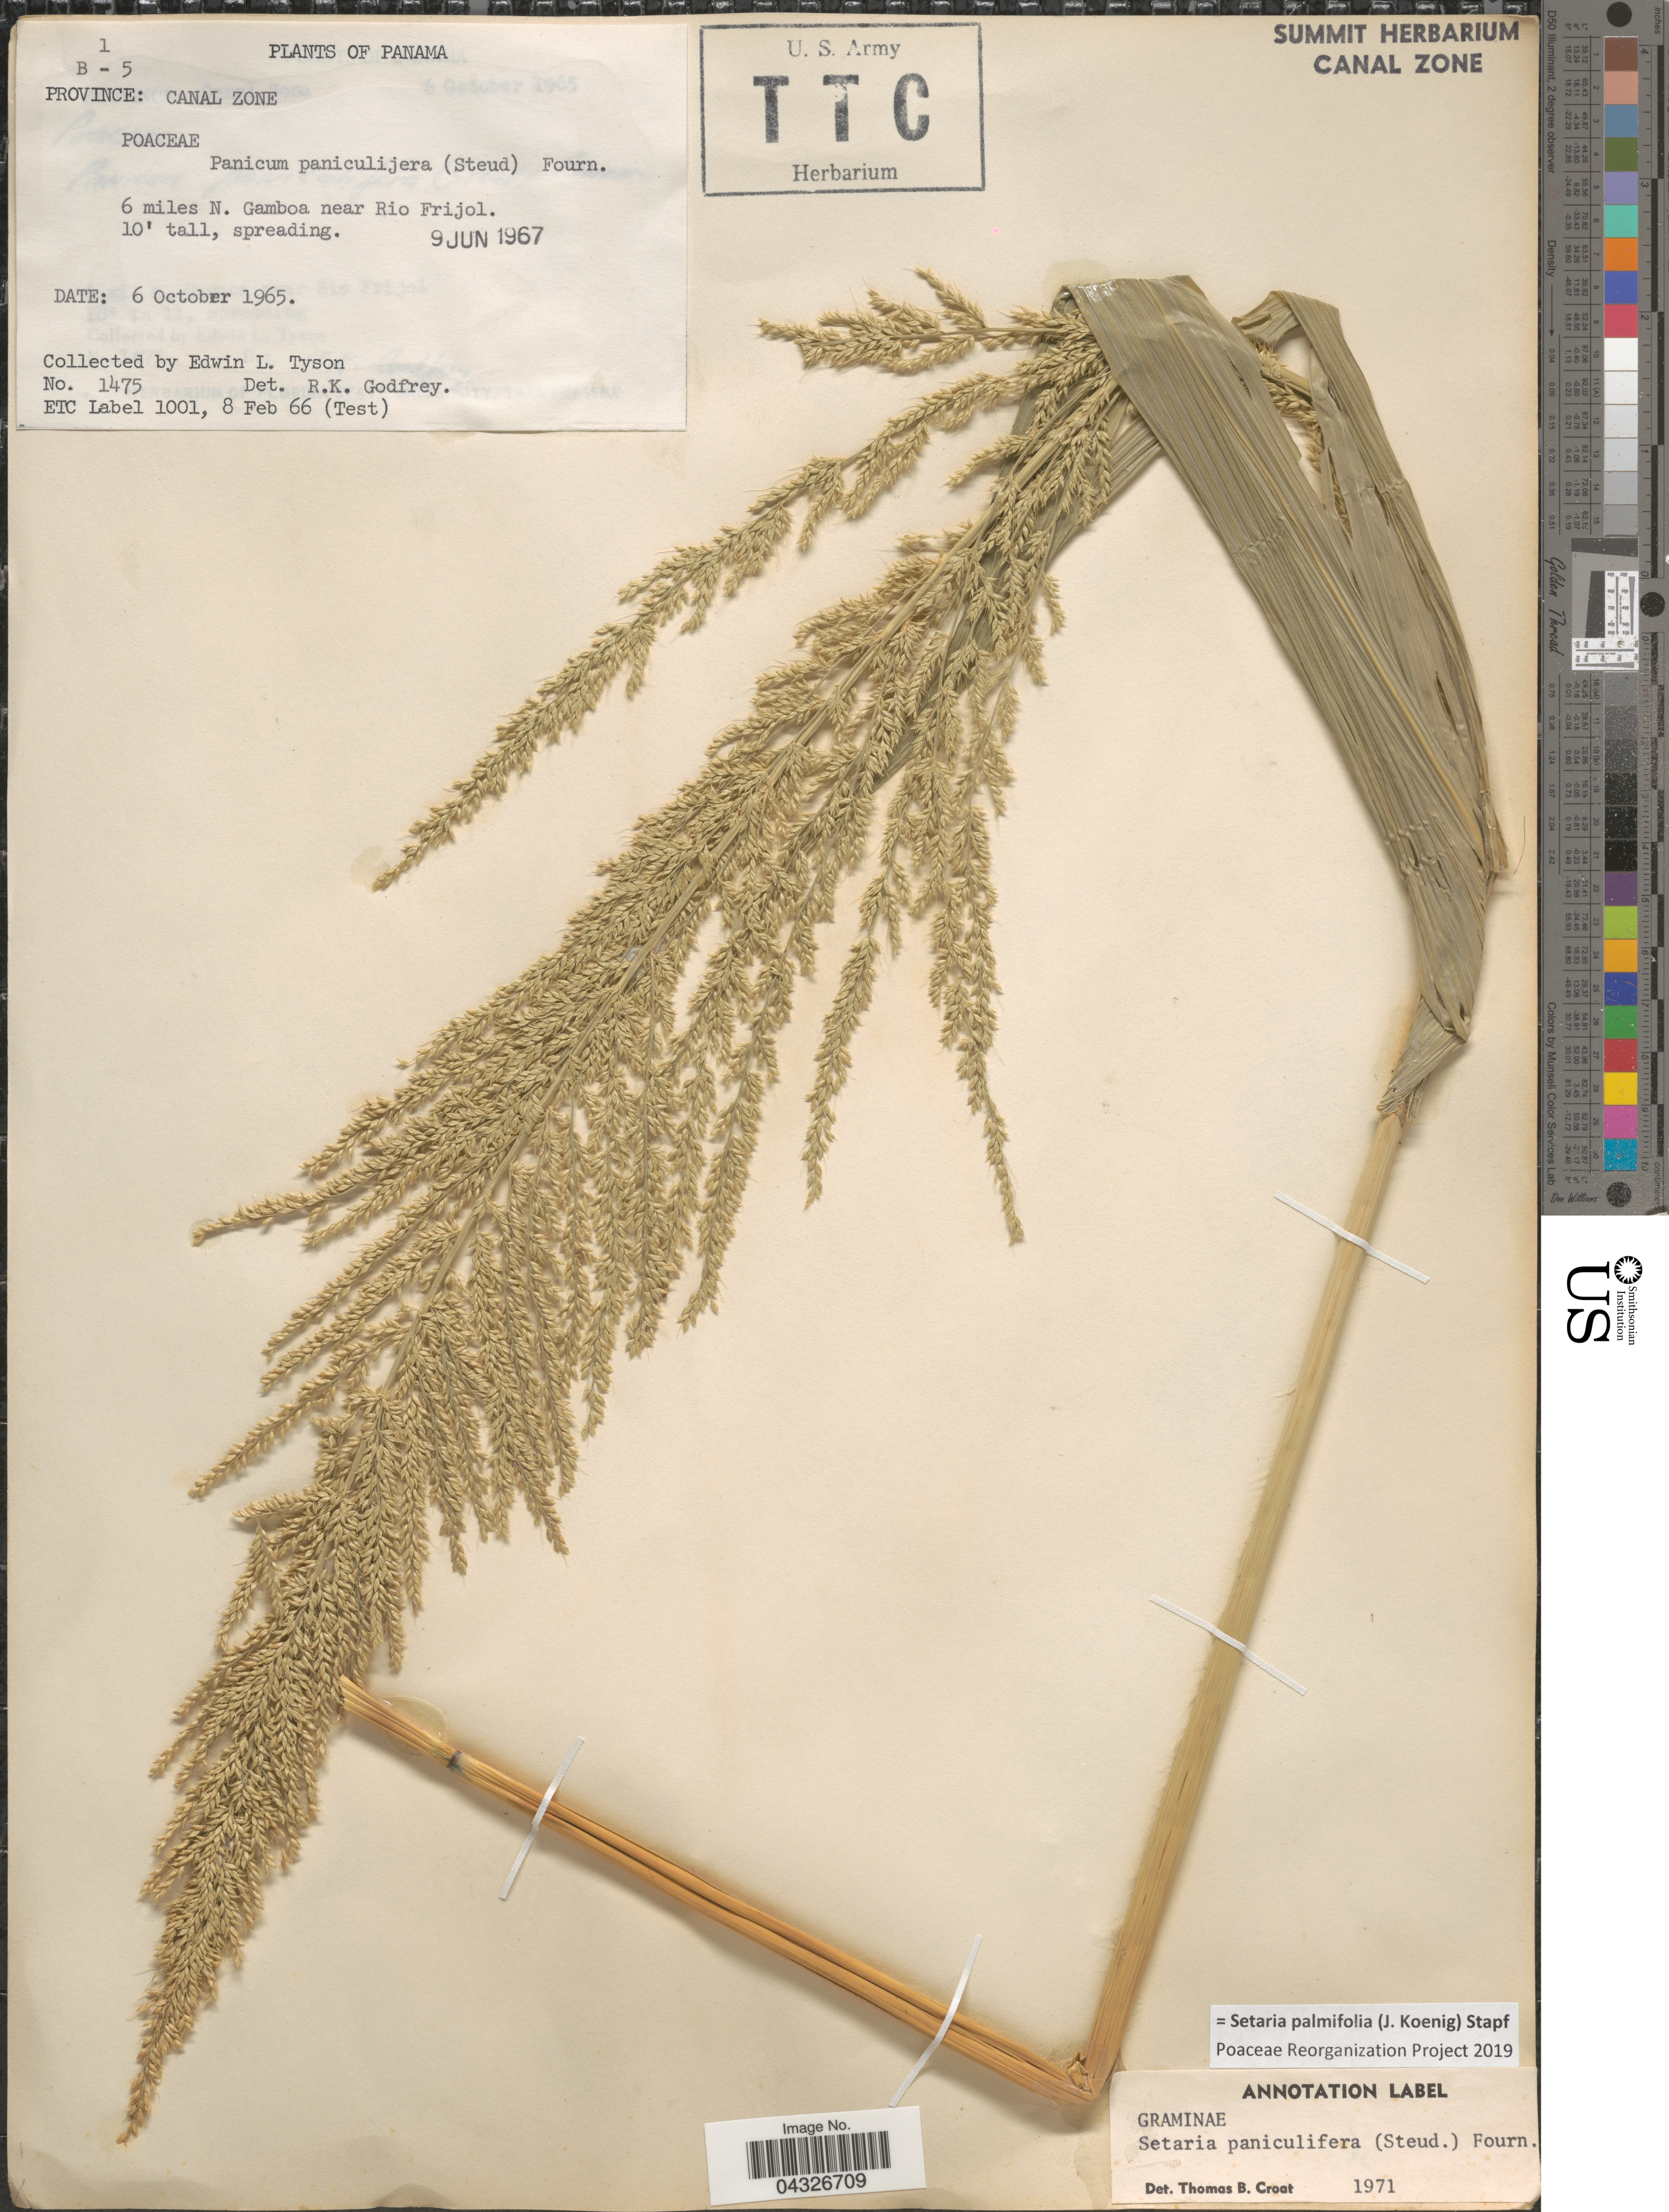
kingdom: Plantae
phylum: Tracheophyta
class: Liliopsida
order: Poales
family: Poaceae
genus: Setaria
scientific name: Setaria palmifolia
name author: (J. Koenig) Stapf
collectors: E. L. Tyson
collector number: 1475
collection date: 1965-10-06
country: Panama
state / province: Colón / Panamá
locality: Province: Canal Zone. 6 miles N. Gamboa near Rio Frijol.